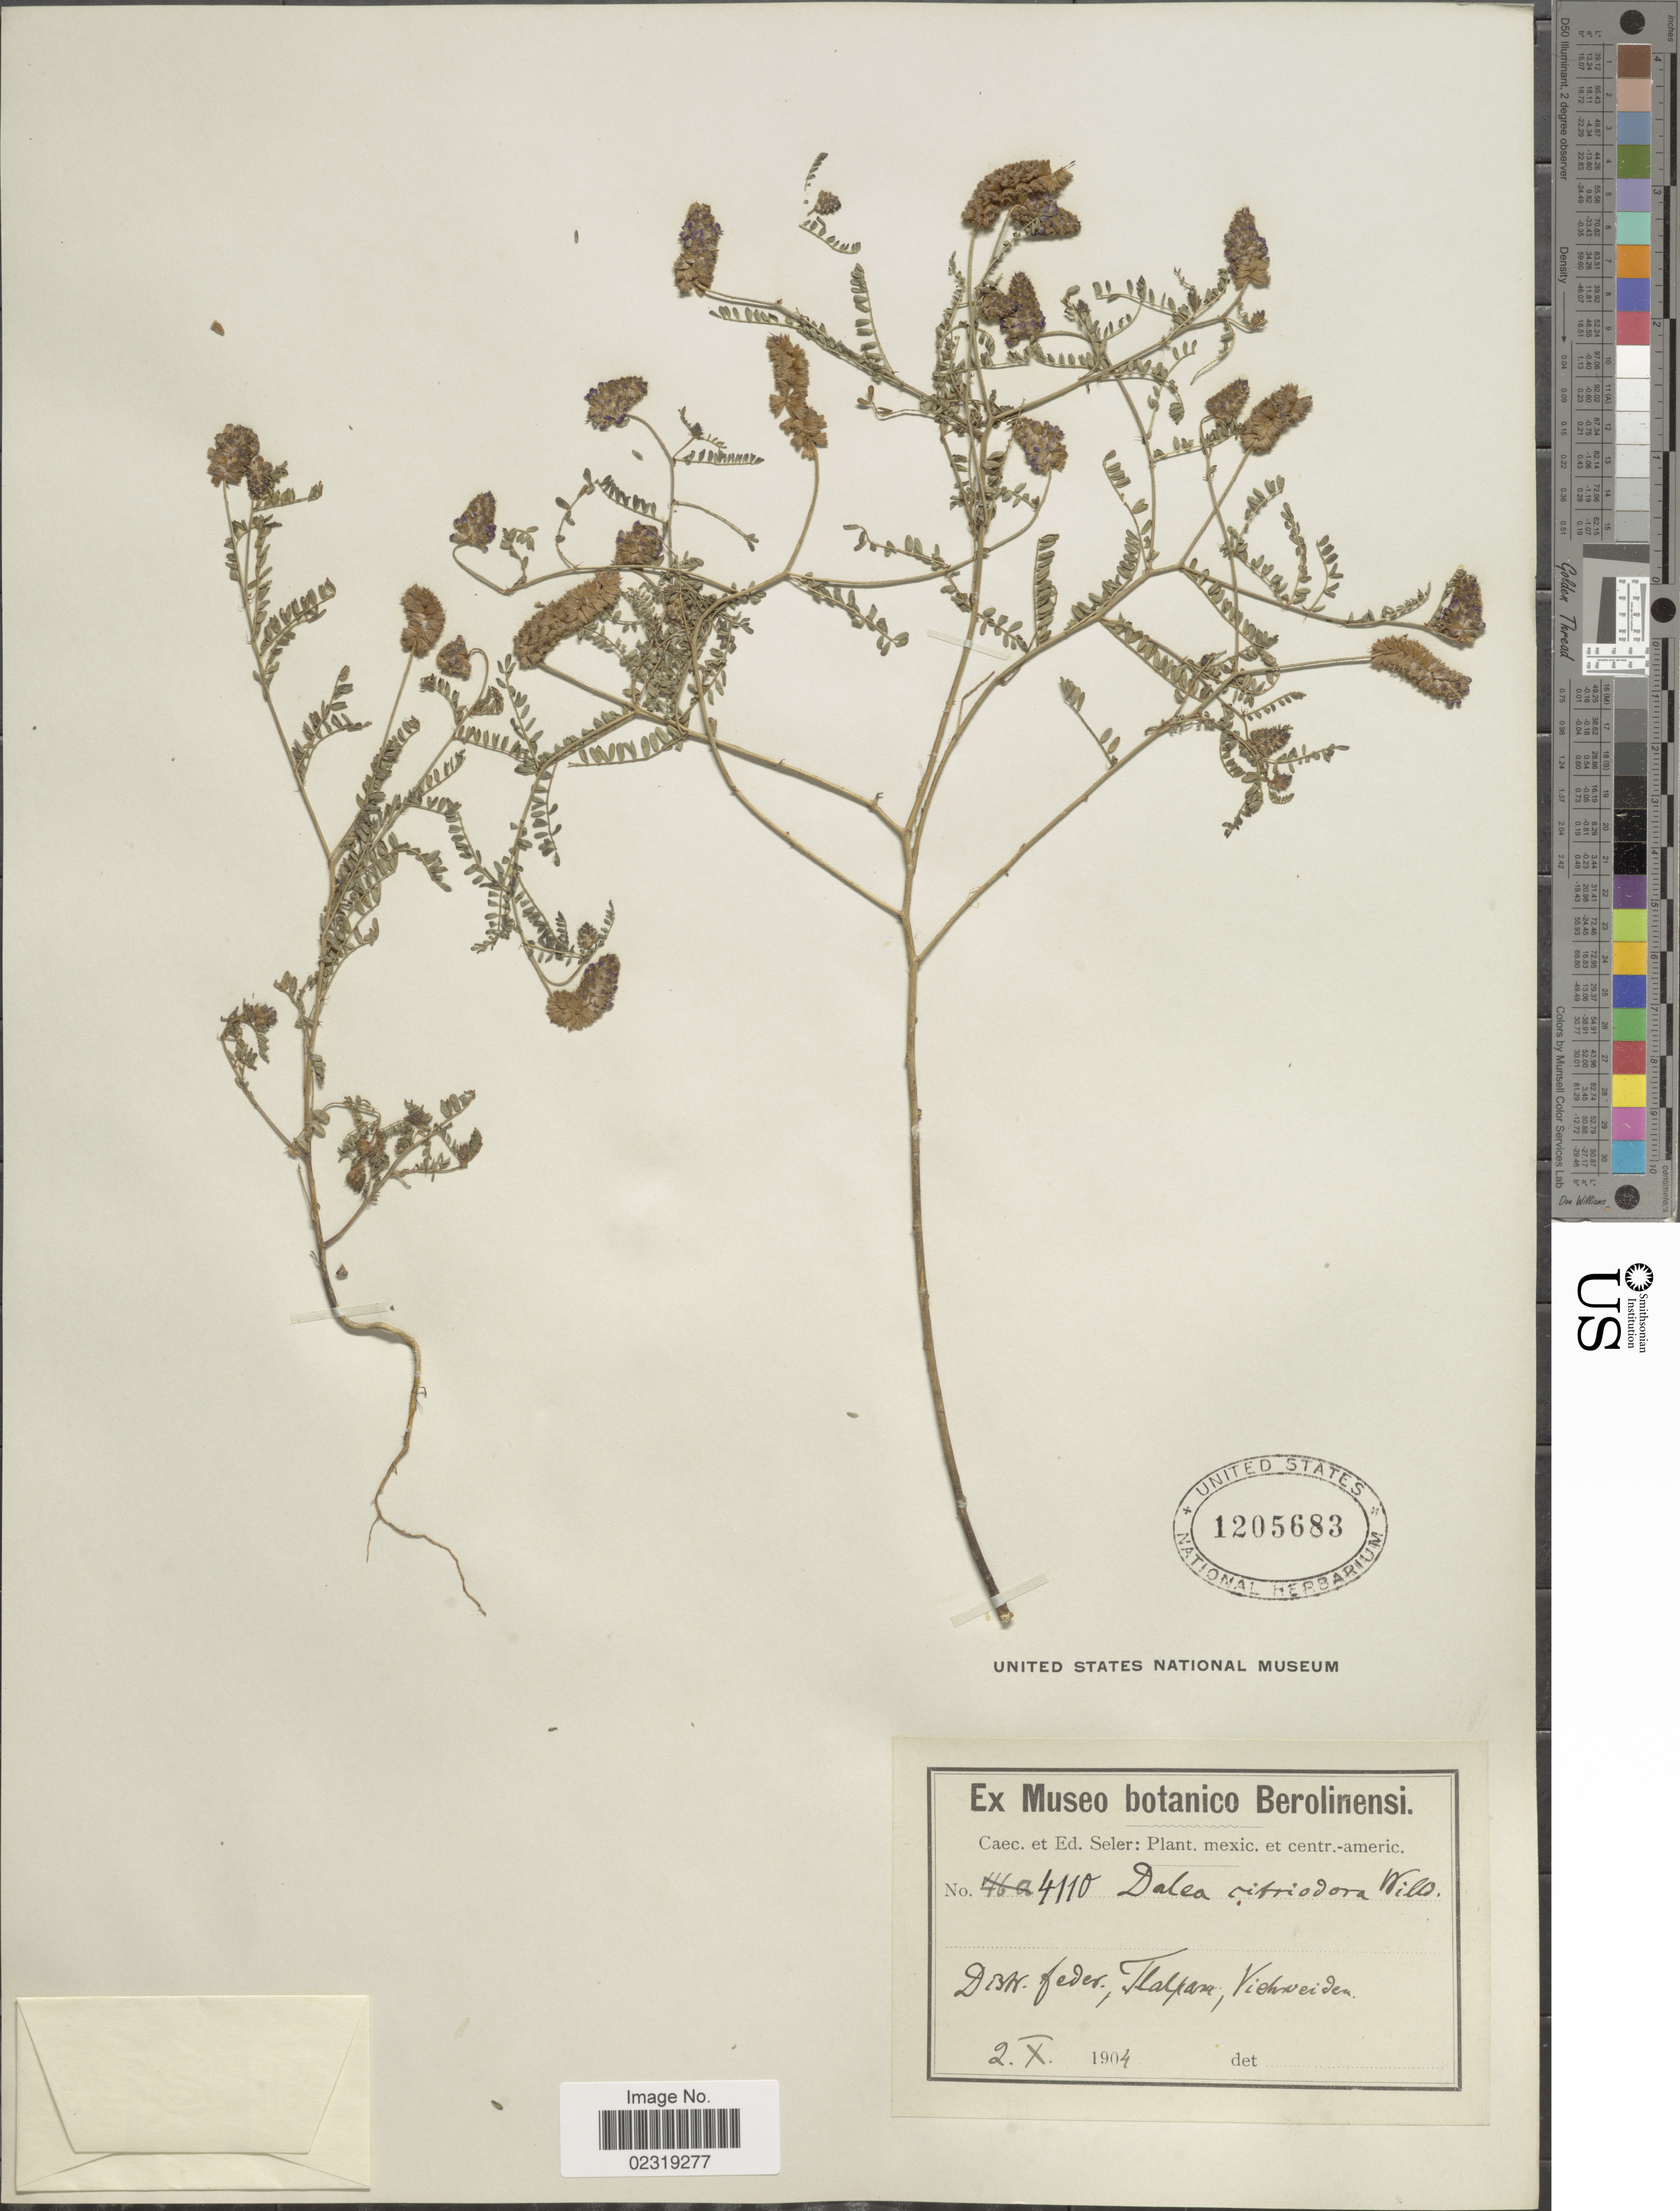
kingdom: Plantae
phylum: Tracheophyta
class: Magnoliopsida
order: Fabales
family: Fabaceae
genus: Dalea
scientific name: Dalea foliolosa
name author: (Aiton) Barneby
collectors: ex Caec. et Ed Seler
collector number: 4110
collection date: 1904-10-02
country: Mexico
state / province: Distrito Federal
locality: Distr. feder., Tlalpam, Viehweiden.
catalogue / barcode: US 1205683